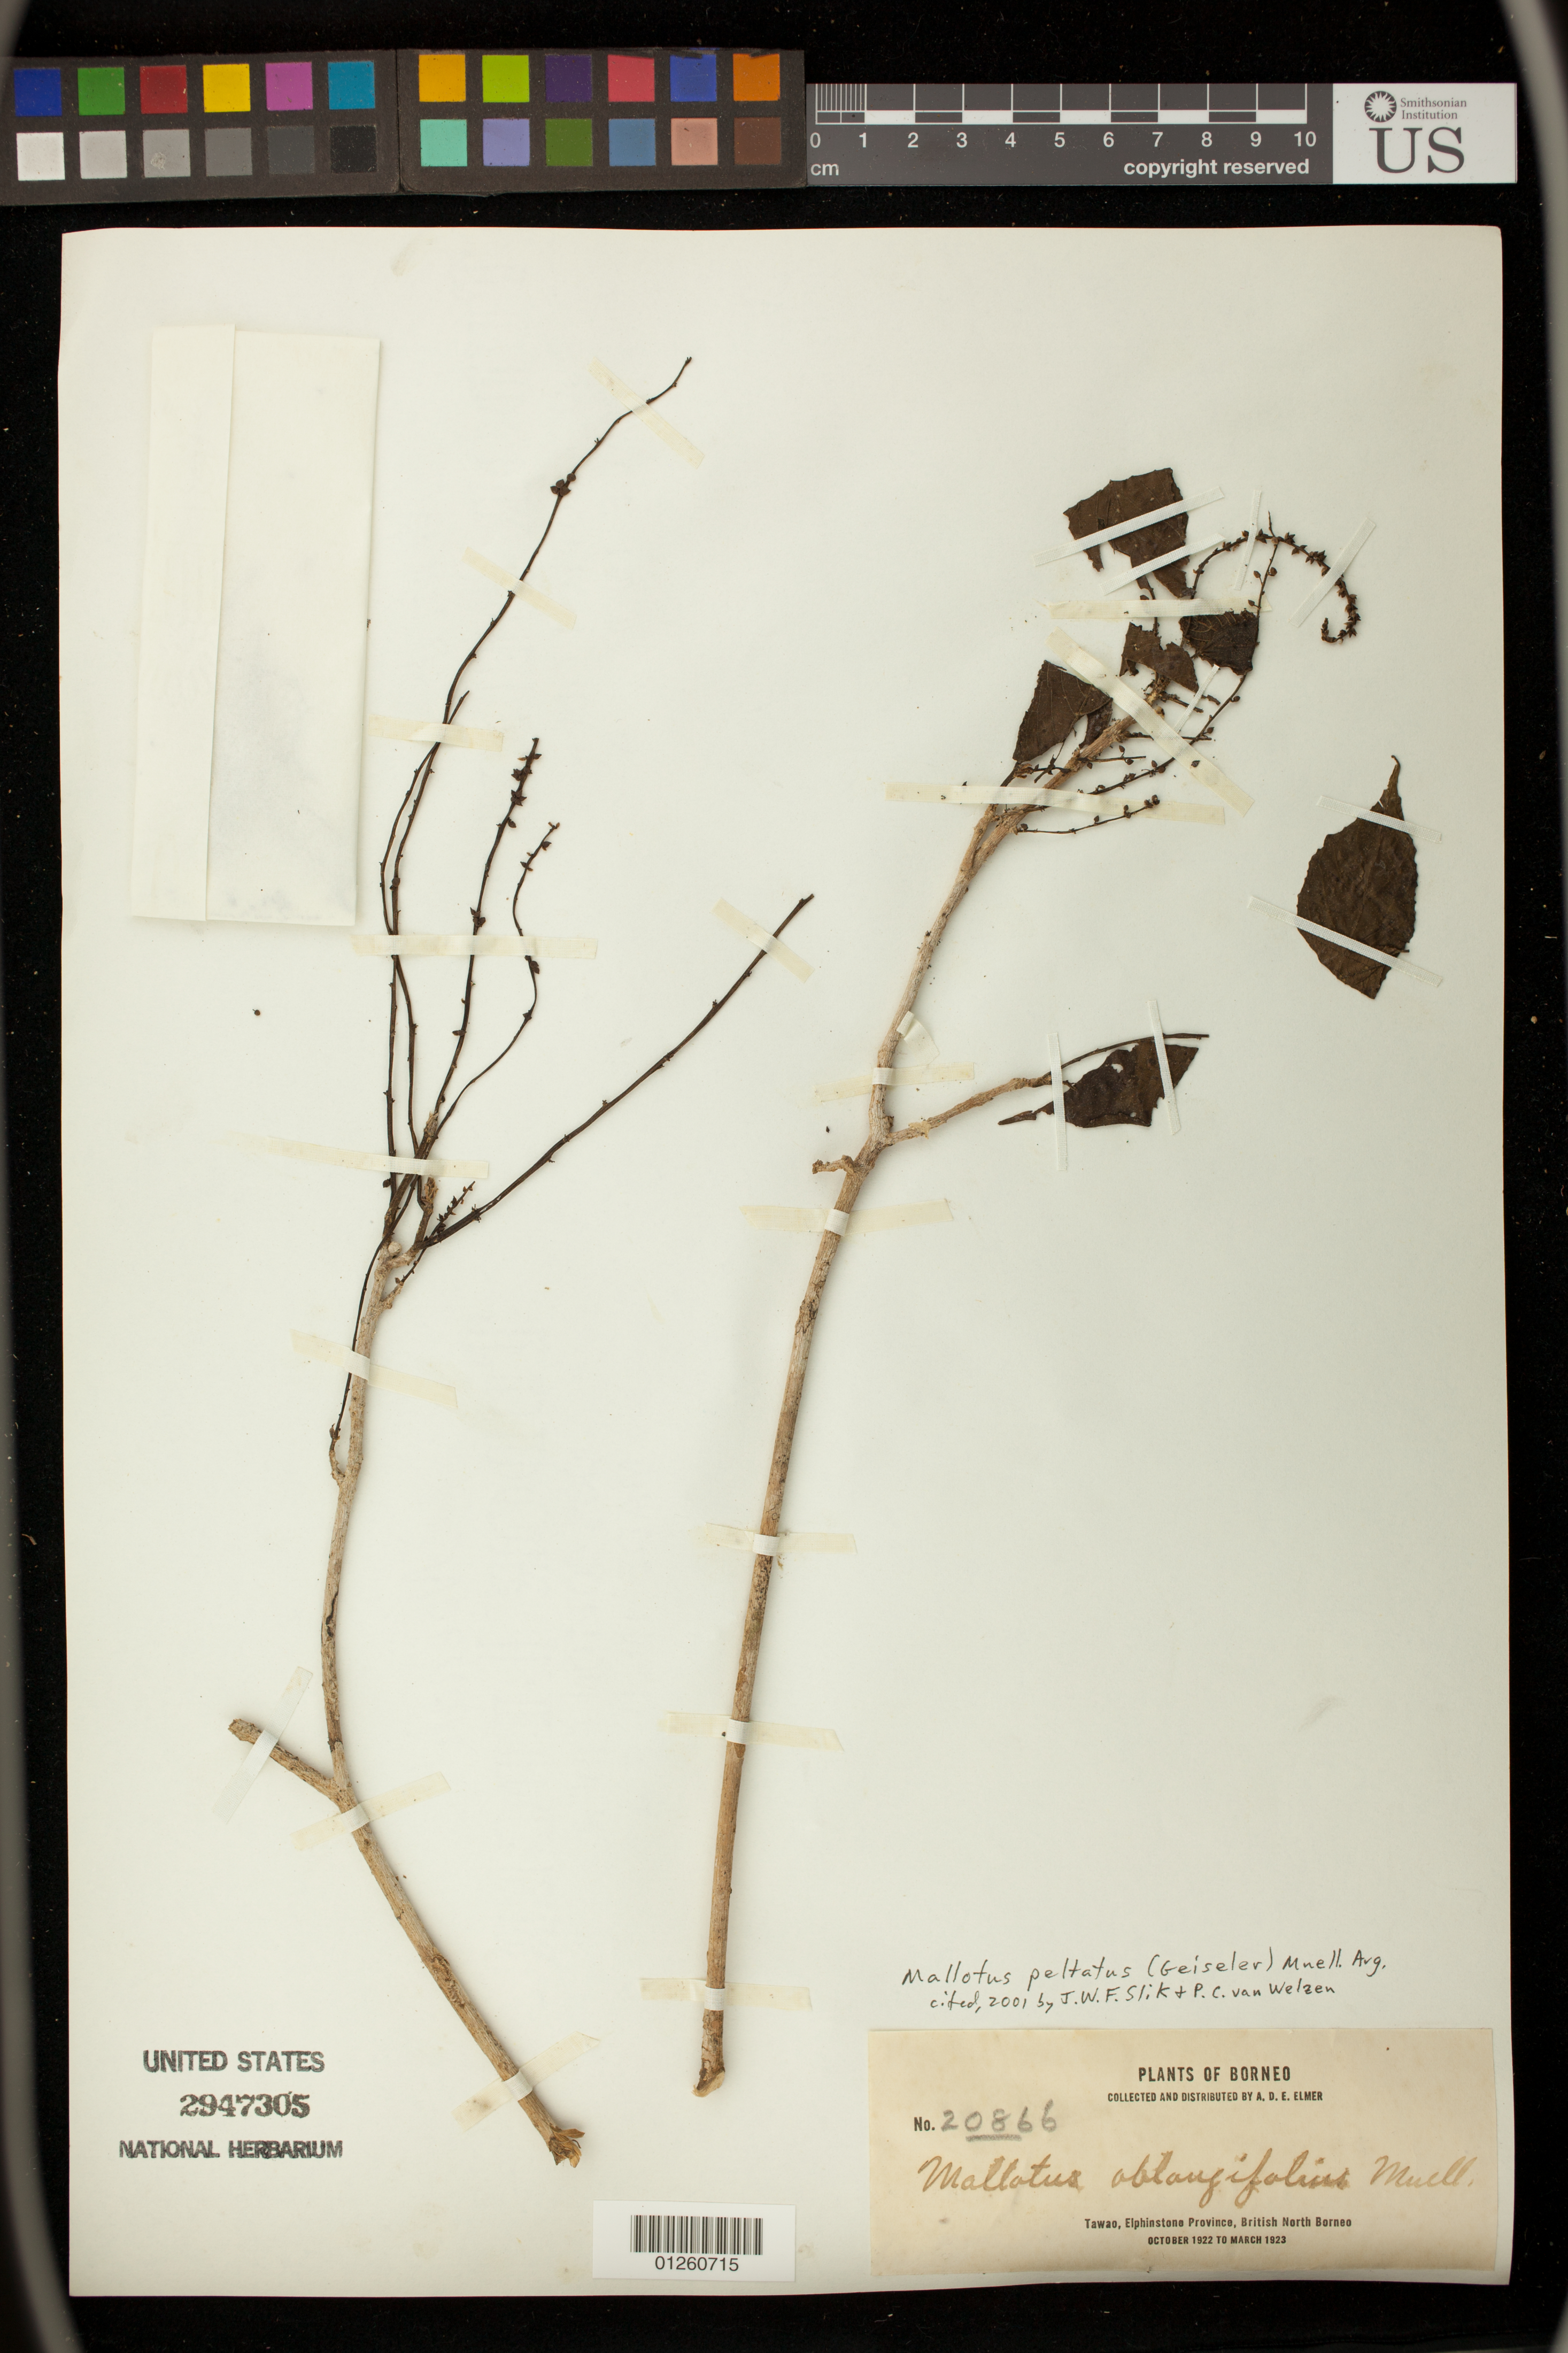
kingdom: Plantae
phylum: Tracheophyta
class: Magnoliopsida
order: Malpighiales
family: Euphorbiaceae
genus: Mallotus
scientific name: Mallotus peltatus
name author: (Geiseler) Müll. Arg.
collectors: A. D. E. Elmer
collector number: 20866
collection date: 1922-10/1923-03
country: Malaysia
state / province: Sabah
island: Borneo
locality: Tawao, Elphinstone Province, British North Borneo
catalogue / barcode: US 2947305